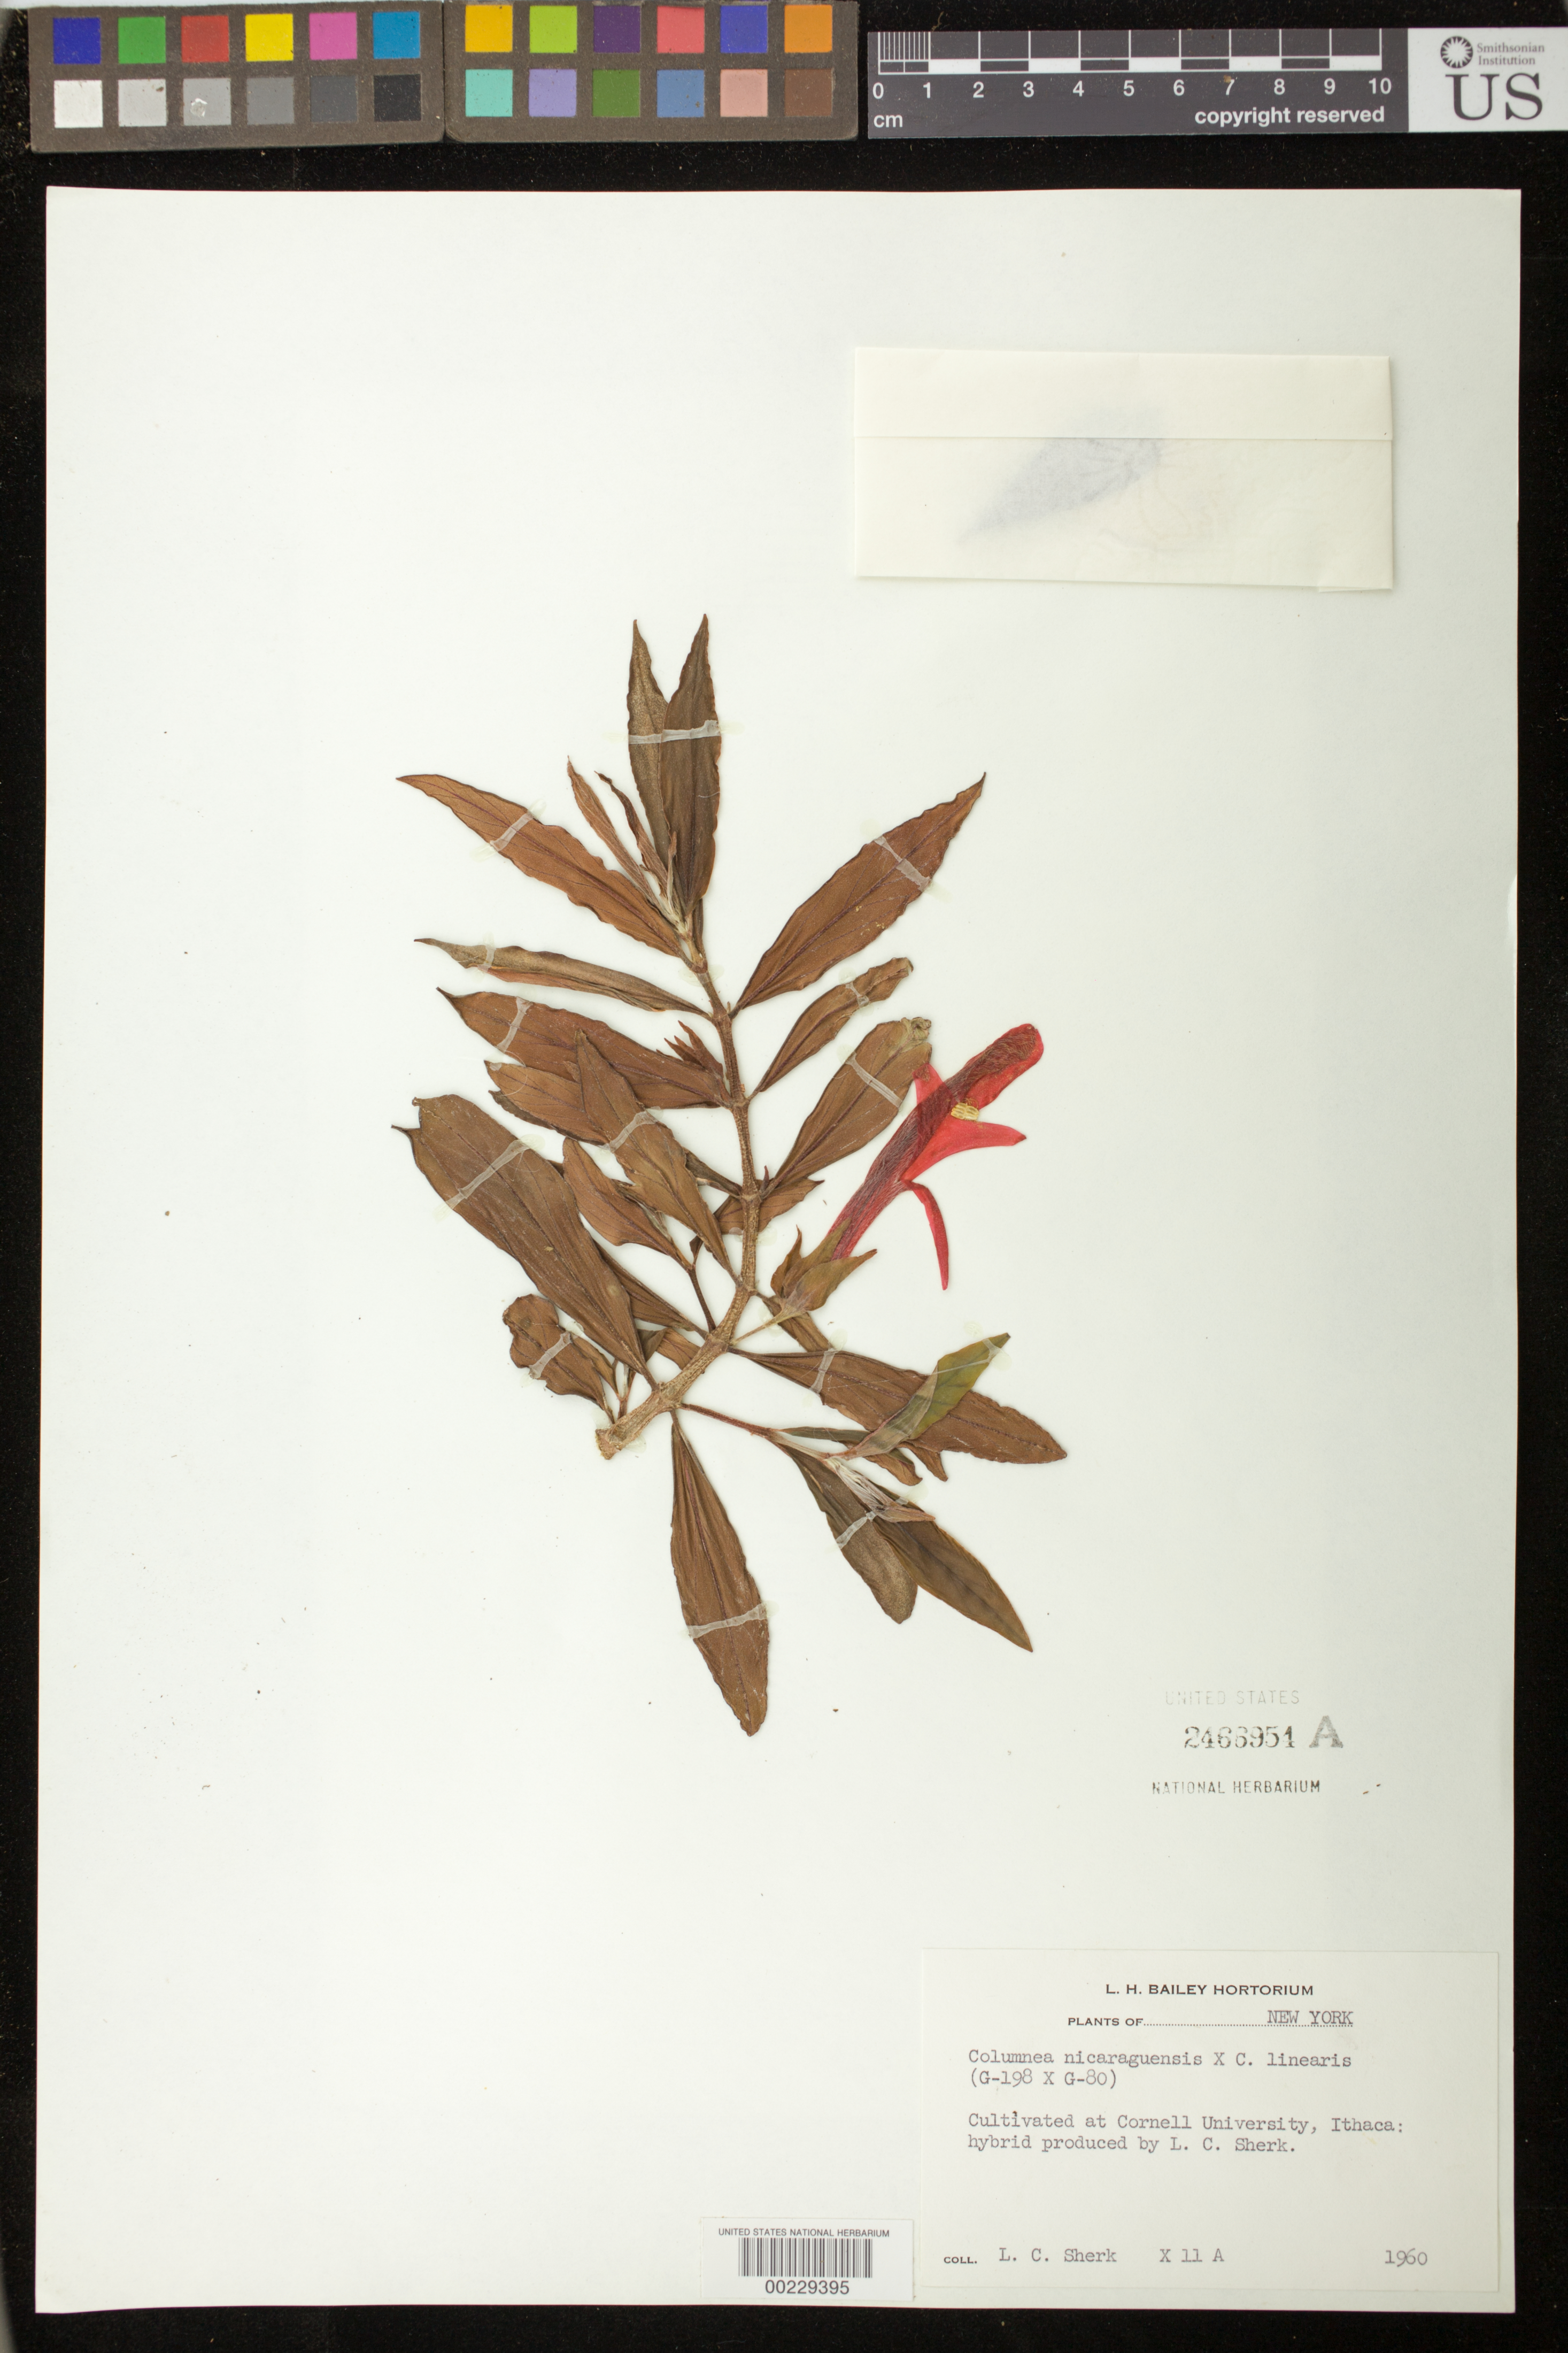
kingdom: Plantae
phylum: Tracheophyta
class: Magnoliopsida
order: Lamiales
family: Gesneriaceae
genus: Columnea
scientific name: Columnea hybrid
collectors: L. Sherk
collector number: X 11 A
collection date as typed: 1960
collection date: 1960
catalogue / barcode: US 2466954A